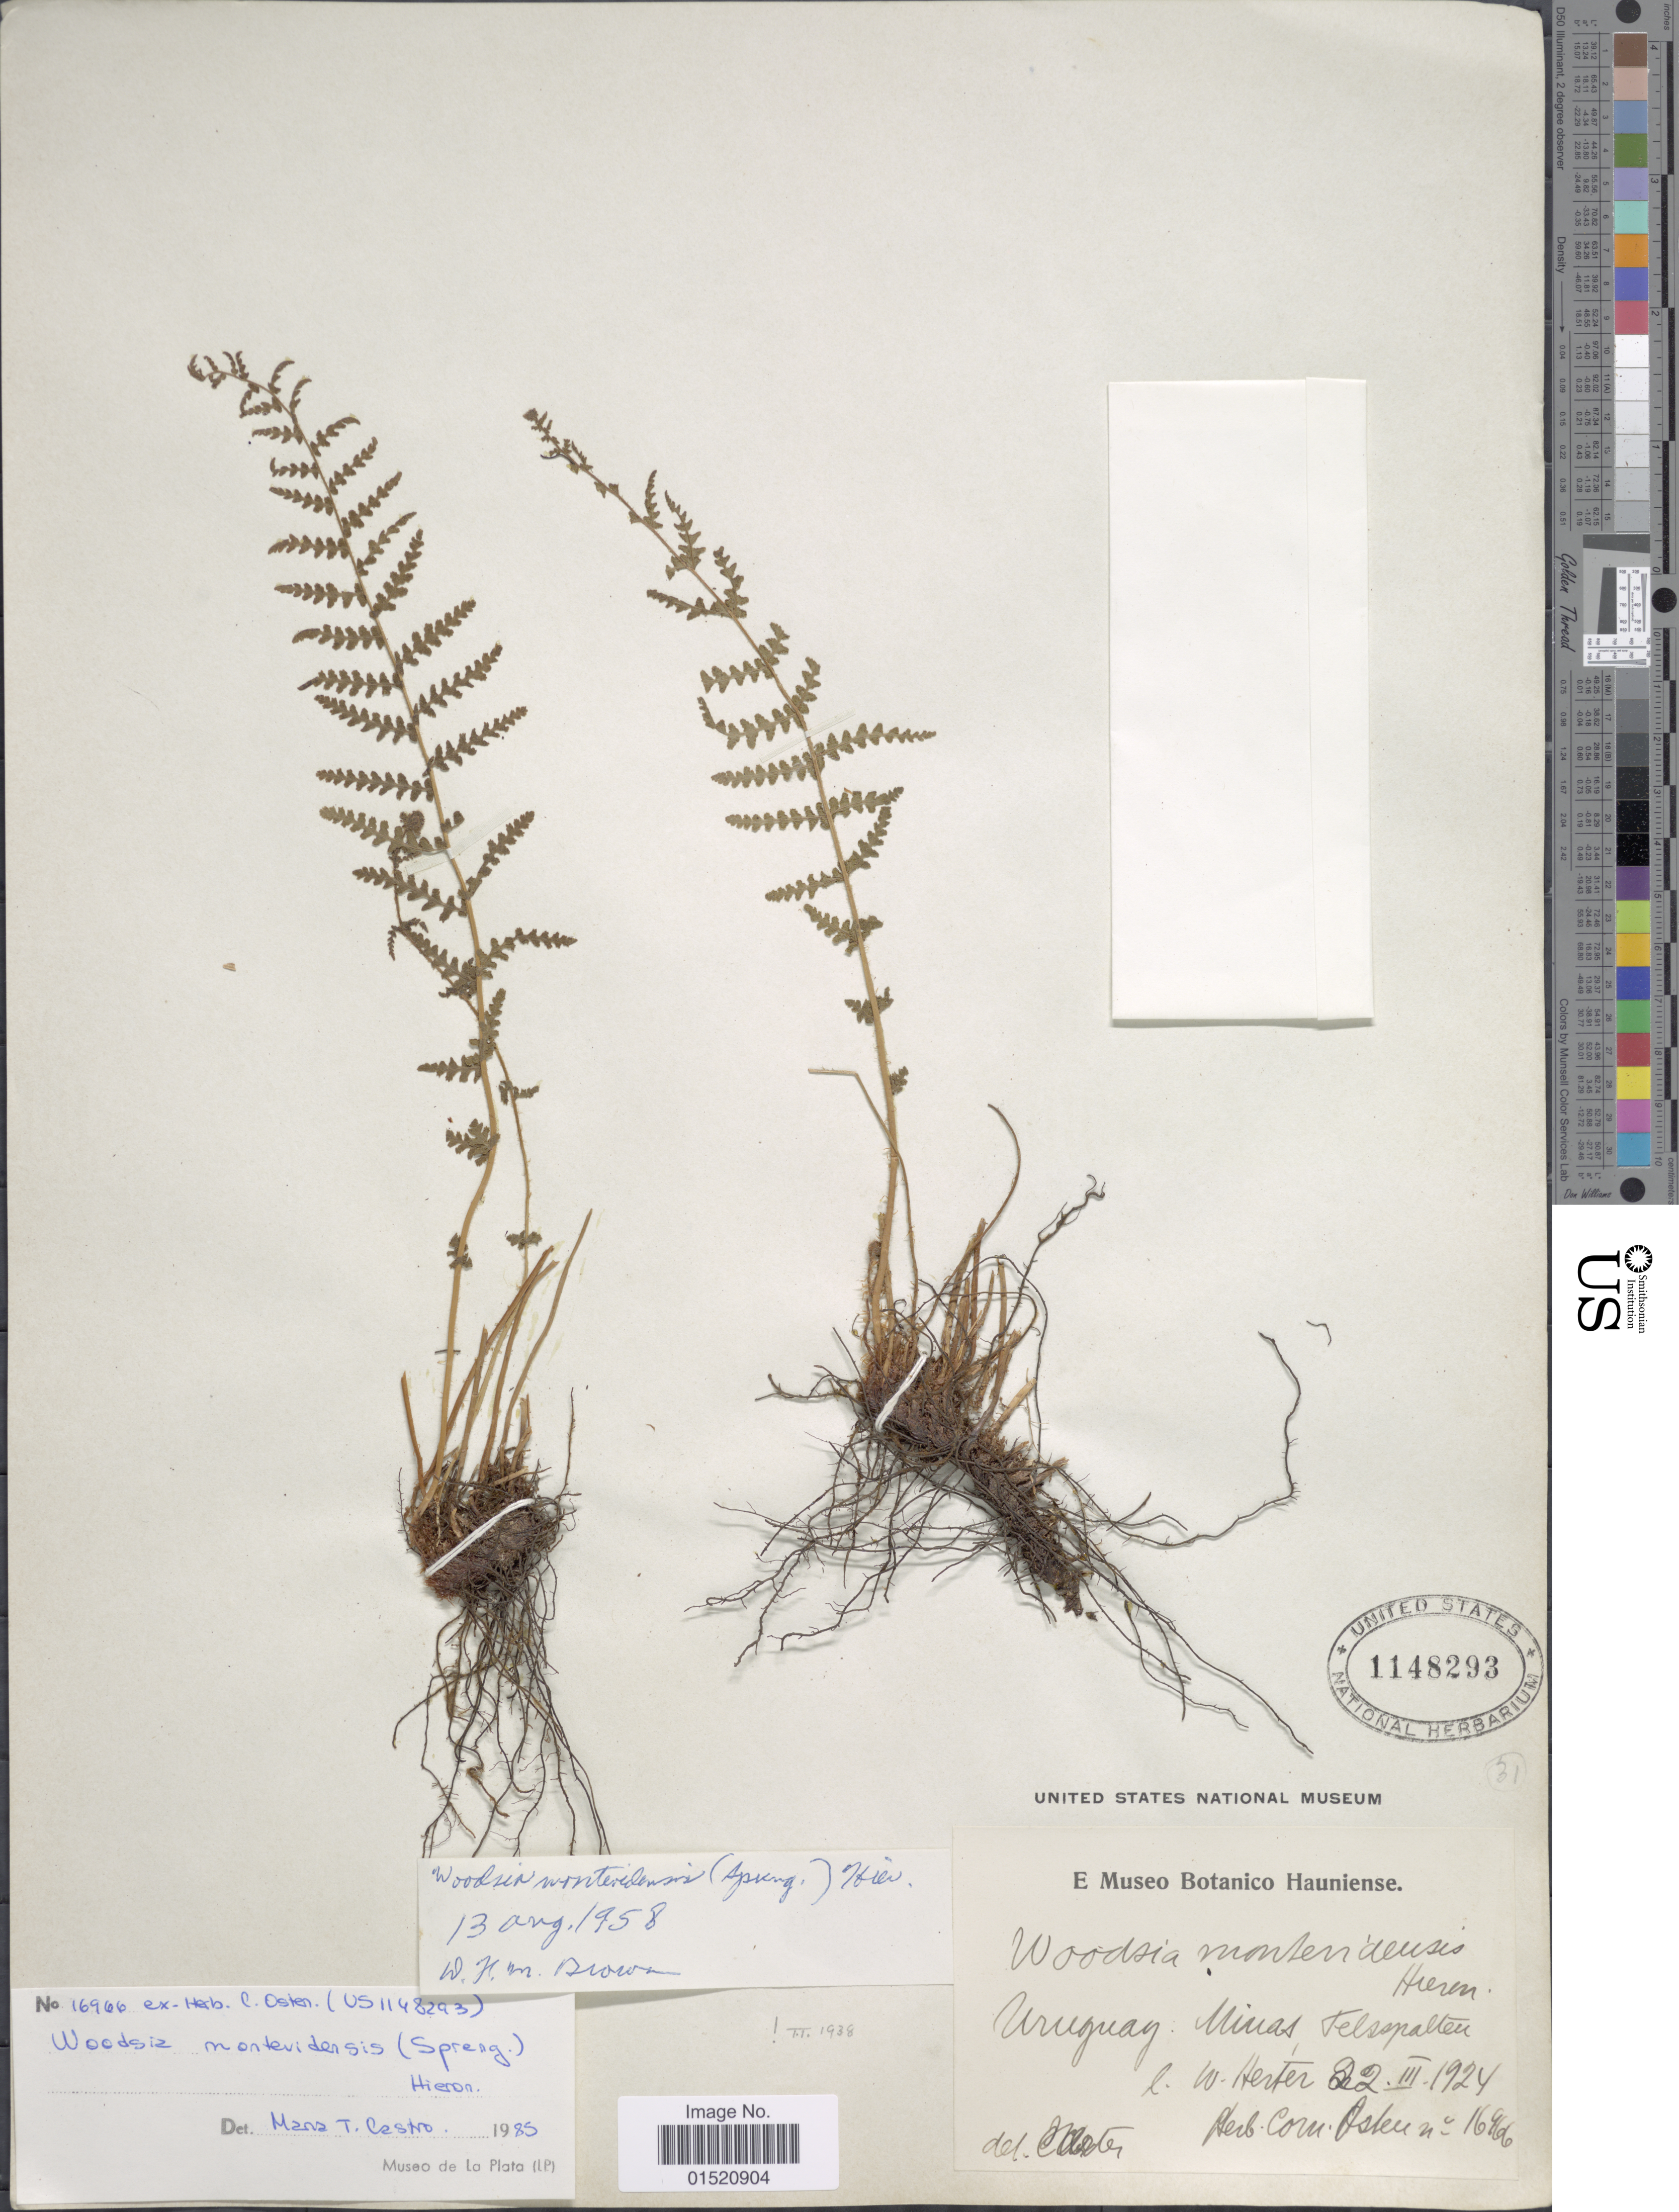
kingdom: Plantae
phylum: Tracheophyta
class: Polypodiopsida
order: Polypodiales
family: Woodsiaceae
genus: Woodsia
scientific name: Woodsia montevidensis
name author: (Spreng.) Hieron.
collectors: W. G. Herter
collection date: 1924-03-22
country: Uruguay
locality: Minas Felsspalter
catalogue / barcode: US 1148293